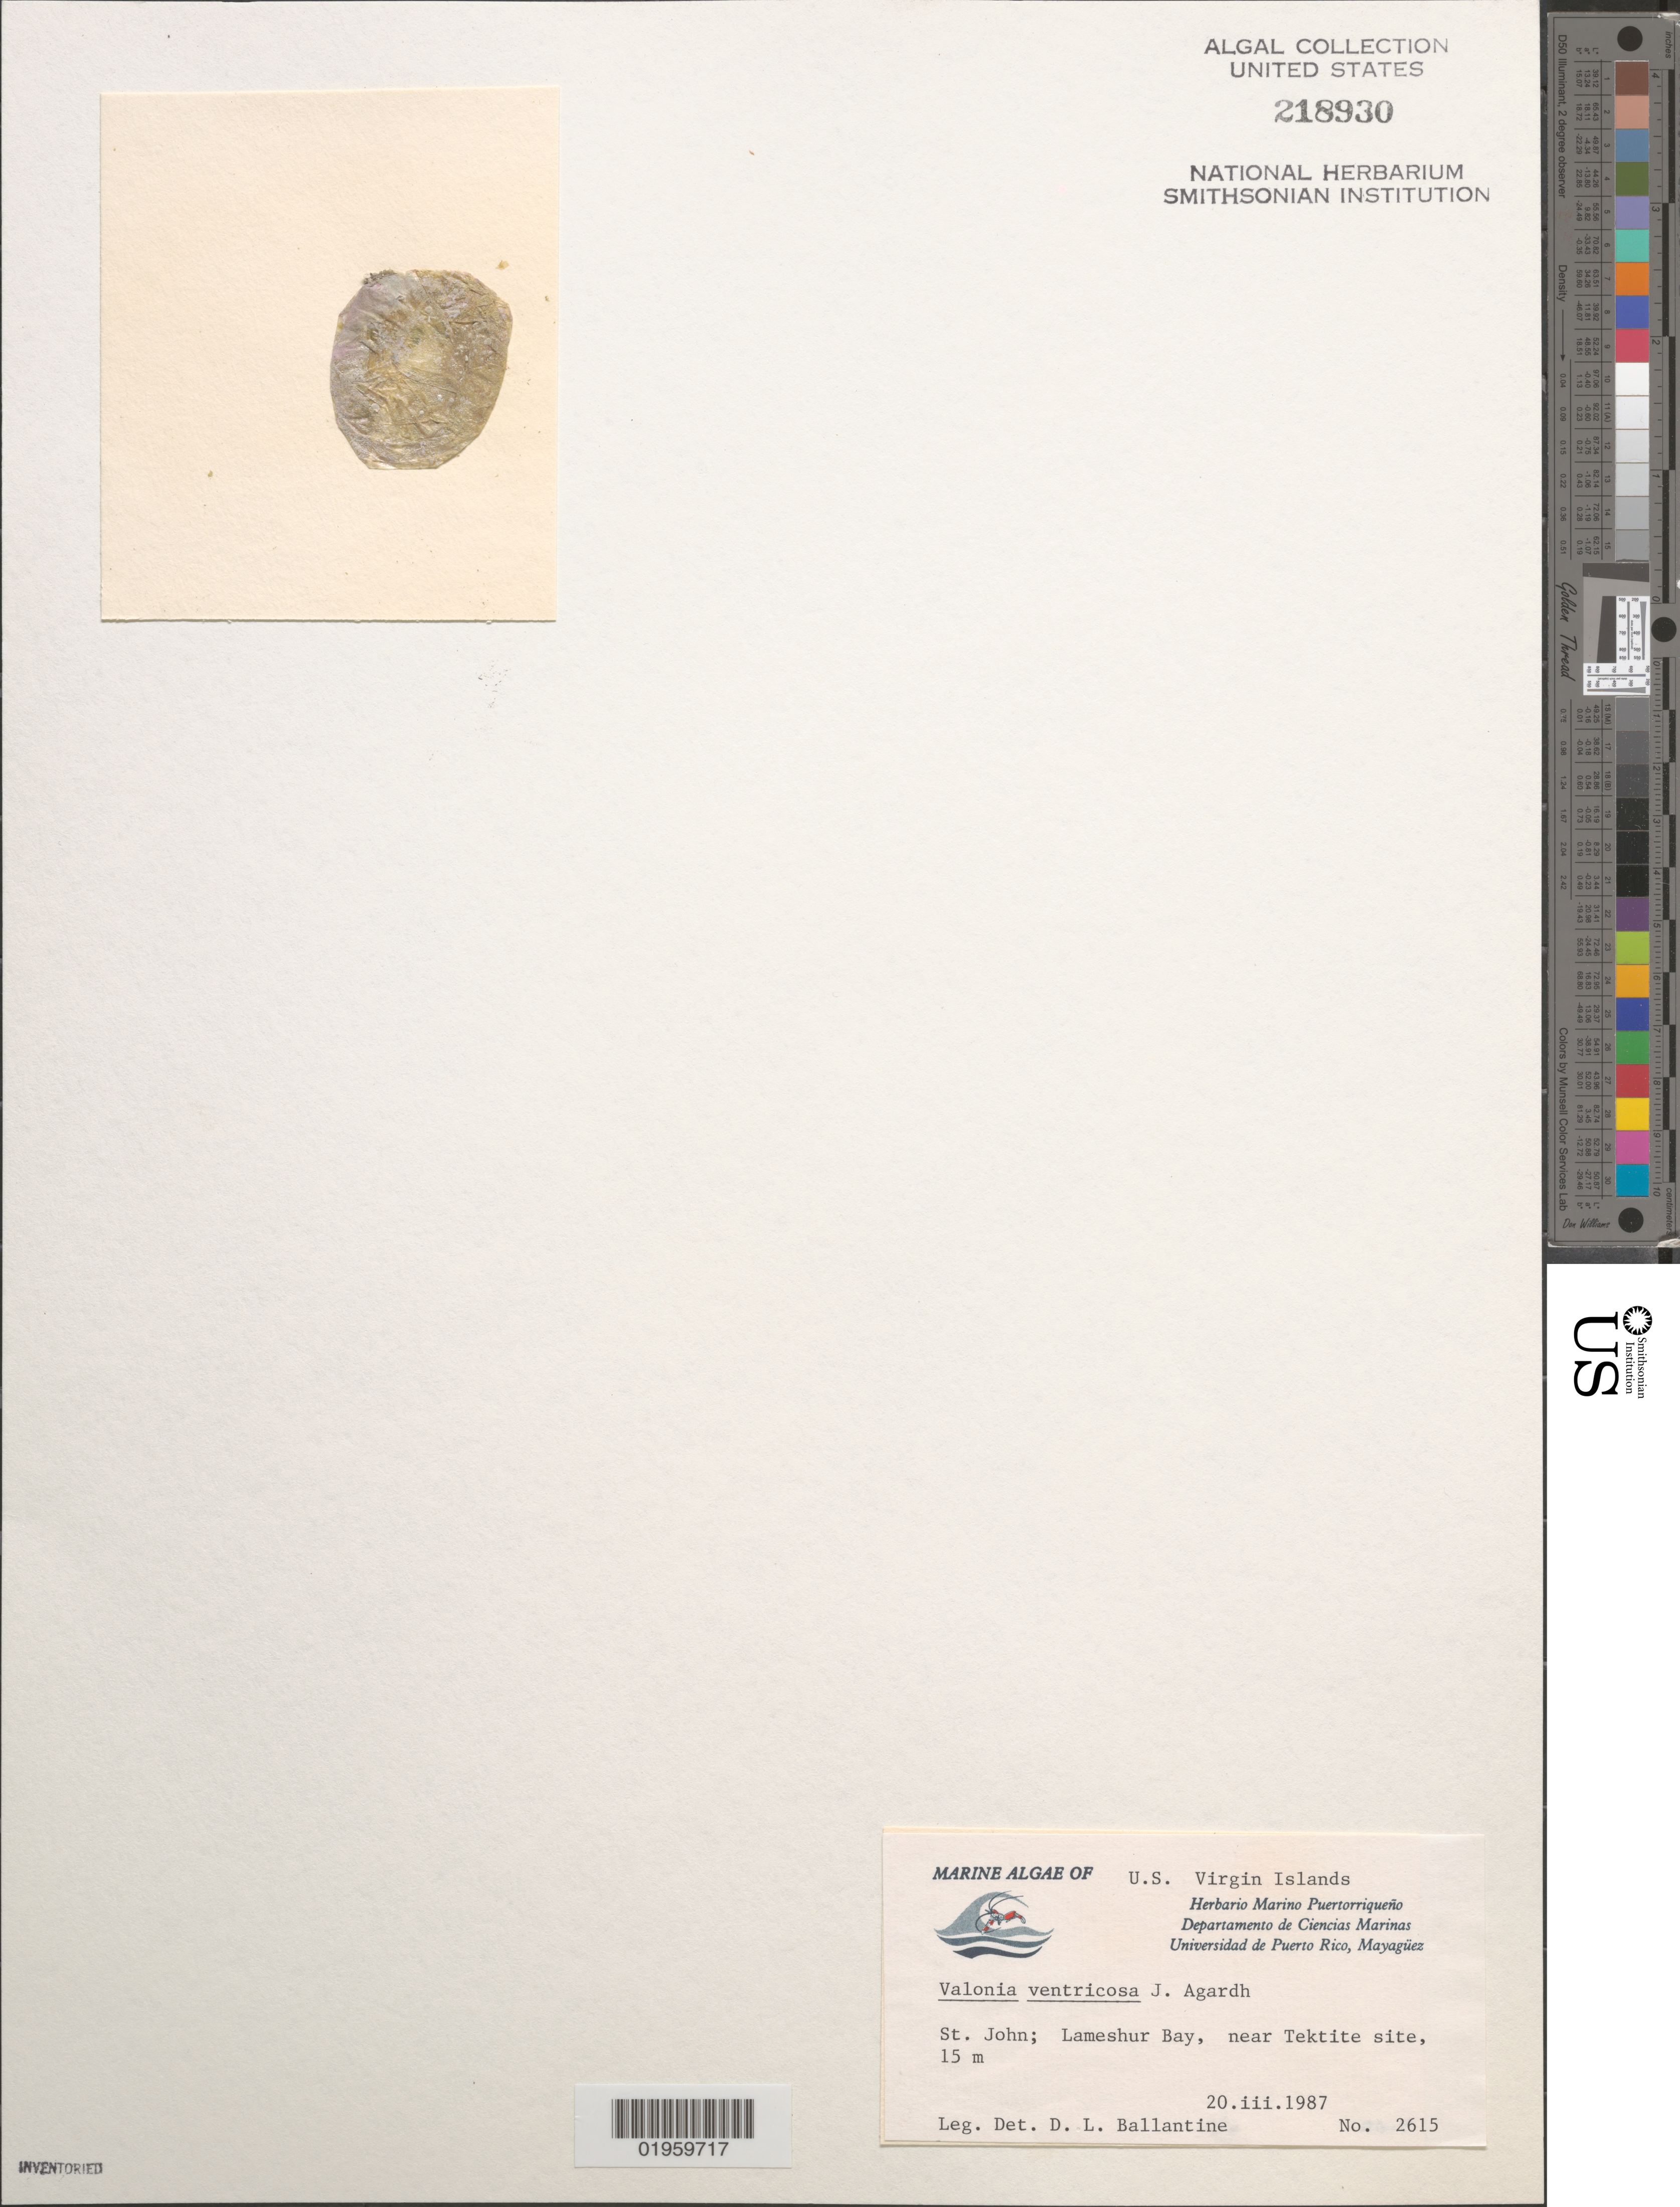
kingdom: Plantae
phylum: Chlorophyta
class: Ulvophyceae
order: Siphonocladales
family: Valoniaceae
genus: Valonia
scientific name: Valonia ventricosa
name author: J. Agardh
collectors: D.L. Ballantine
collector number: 2615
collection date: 1987-03-20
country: U.S. Virgin Islands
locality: St. John; Lameshur Bay, near Tektite site.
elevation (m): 15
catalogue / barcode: US 218930